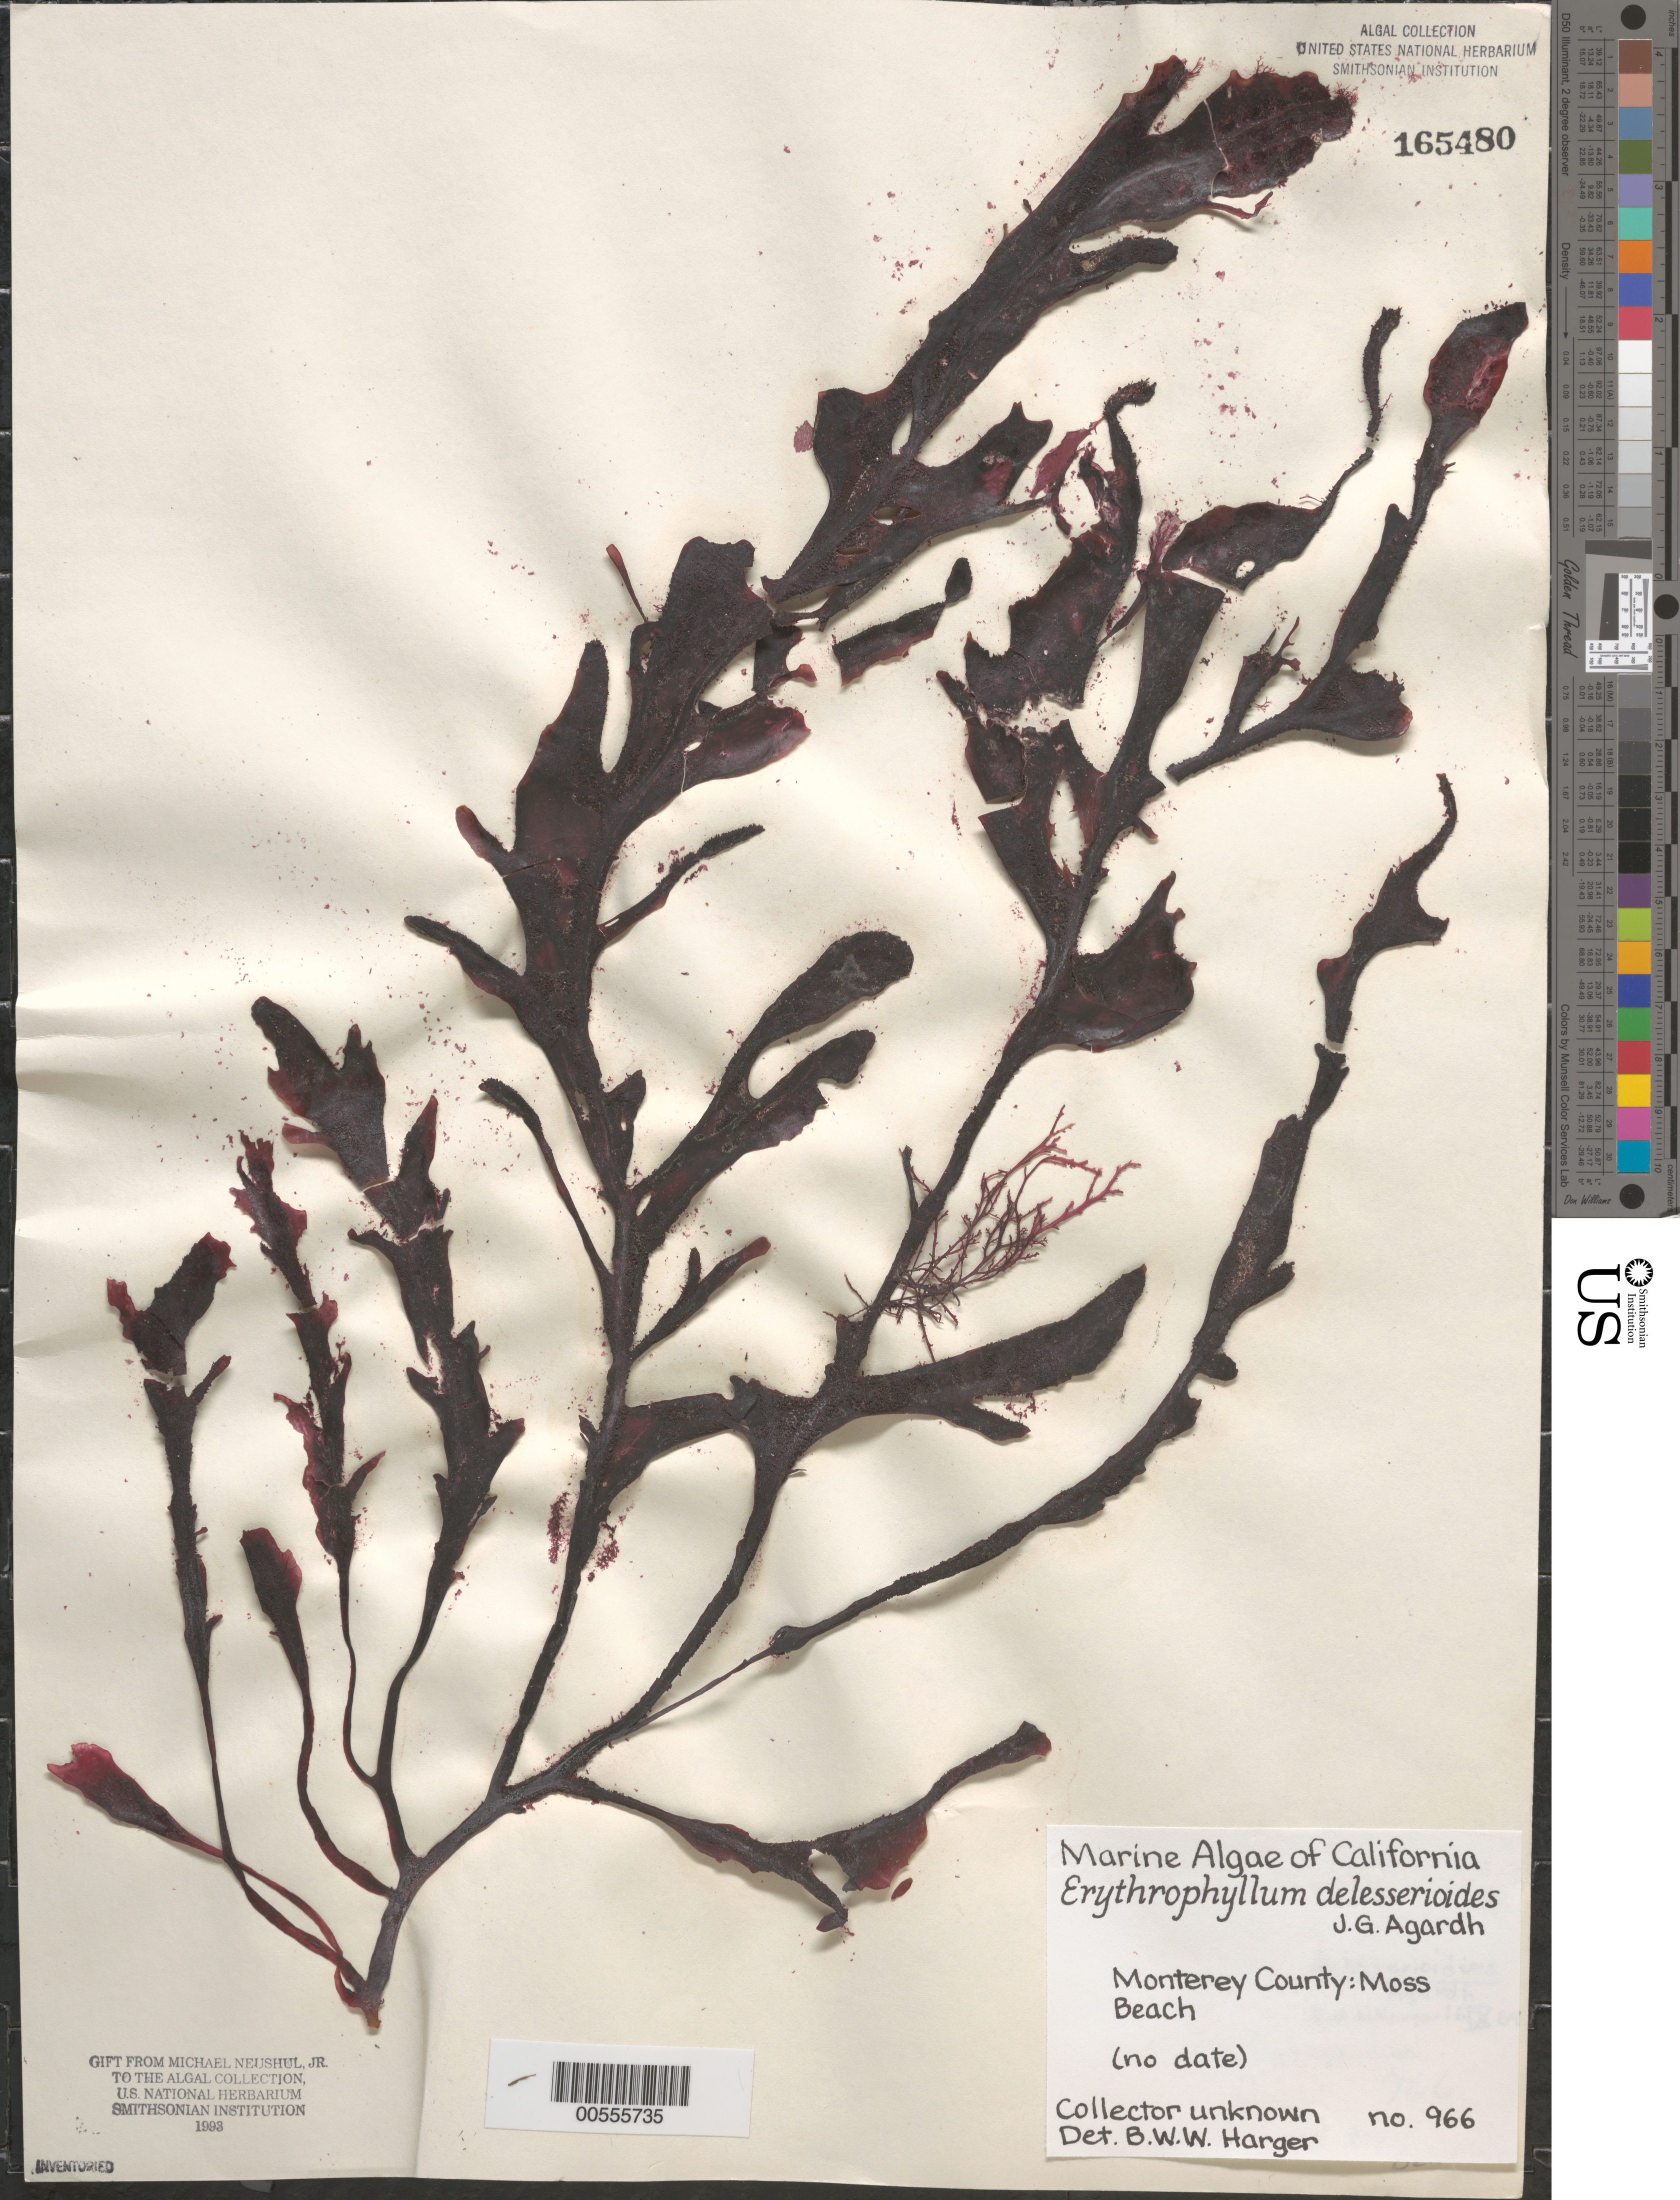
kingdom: Plantae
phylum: Rhodophyta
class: Florideophyceae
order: Gigartinales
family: Kallymeniaceae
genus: Erythrophyllum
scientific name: Erythrophyllum delesserioides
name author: J. Agardh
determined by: Harger, B. W. W.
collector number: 966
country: United States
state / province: California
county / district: Monterey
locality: Moss Beach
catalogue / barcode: US 165480